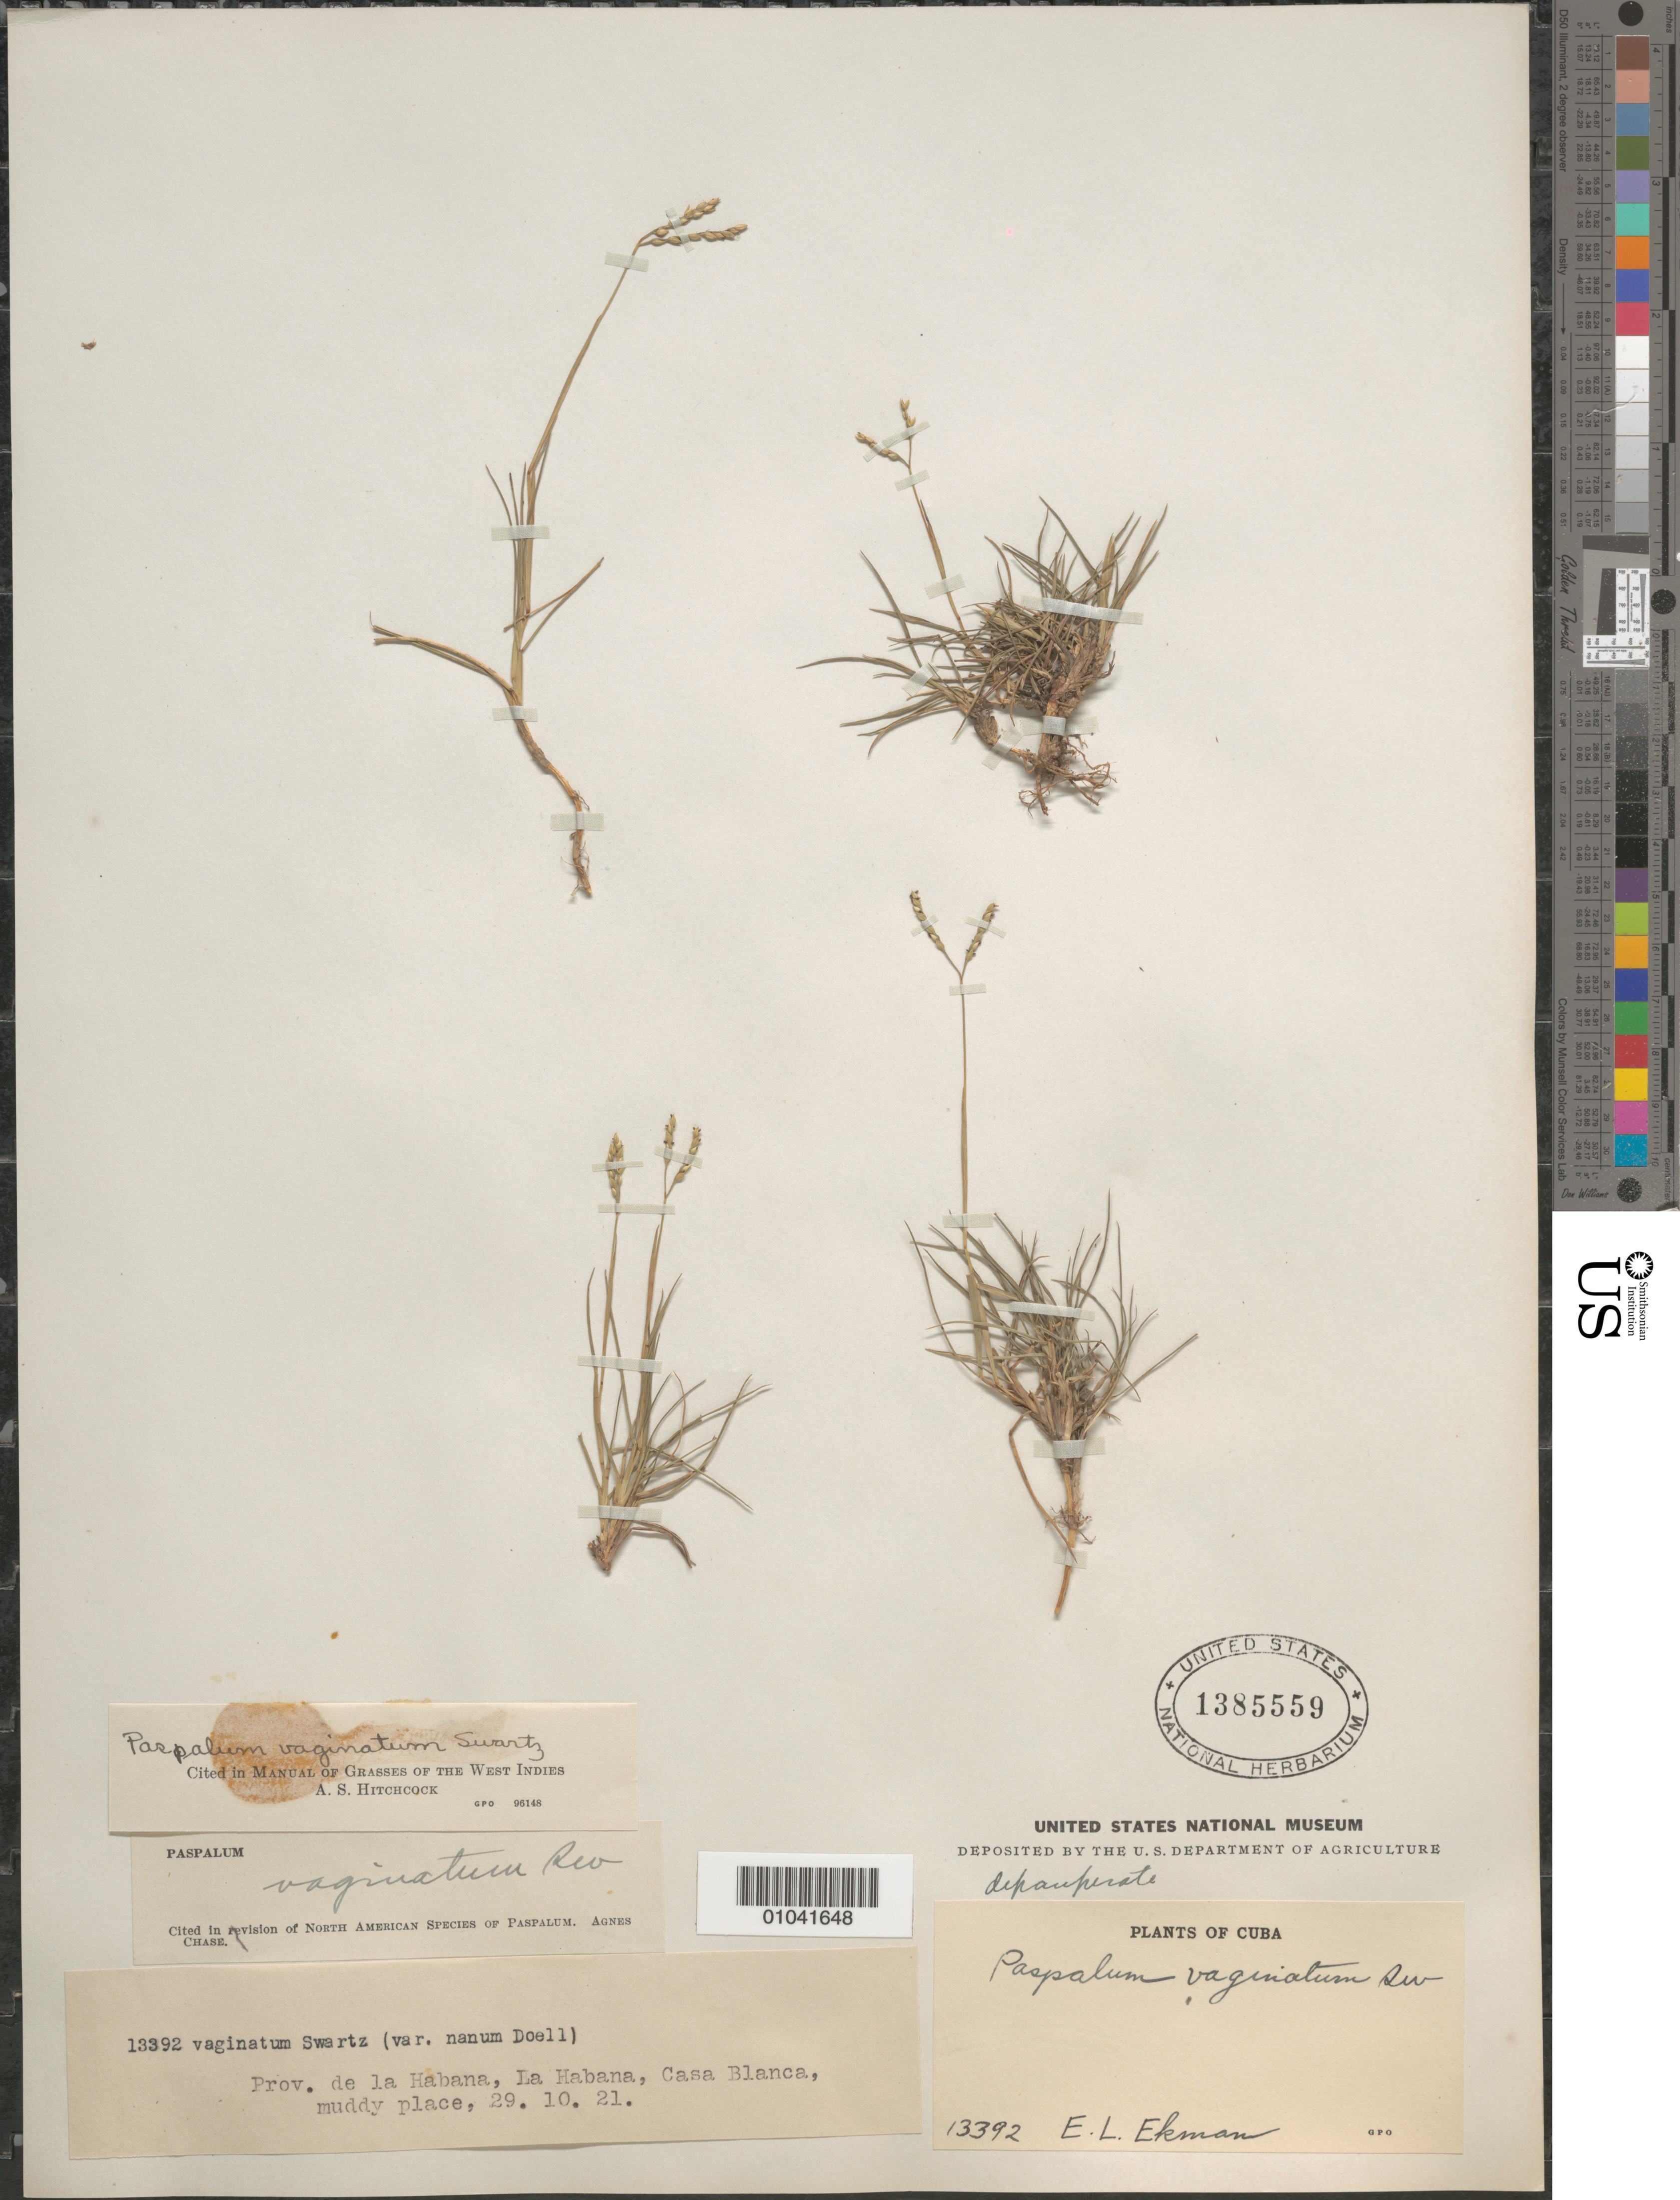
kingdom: Plantae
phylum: Tracheophyta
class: Liliopsida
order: Poales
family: Poaceae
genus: Paspalum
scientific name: Paspalum vaginatum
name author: Sw.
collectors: E. L. Ekman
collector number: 13392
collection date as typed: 29 Oct 1921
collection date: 1921-10-29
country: Cuba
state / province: La Habana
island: Cuba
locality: Casa Blanca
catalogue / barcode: US 1385559